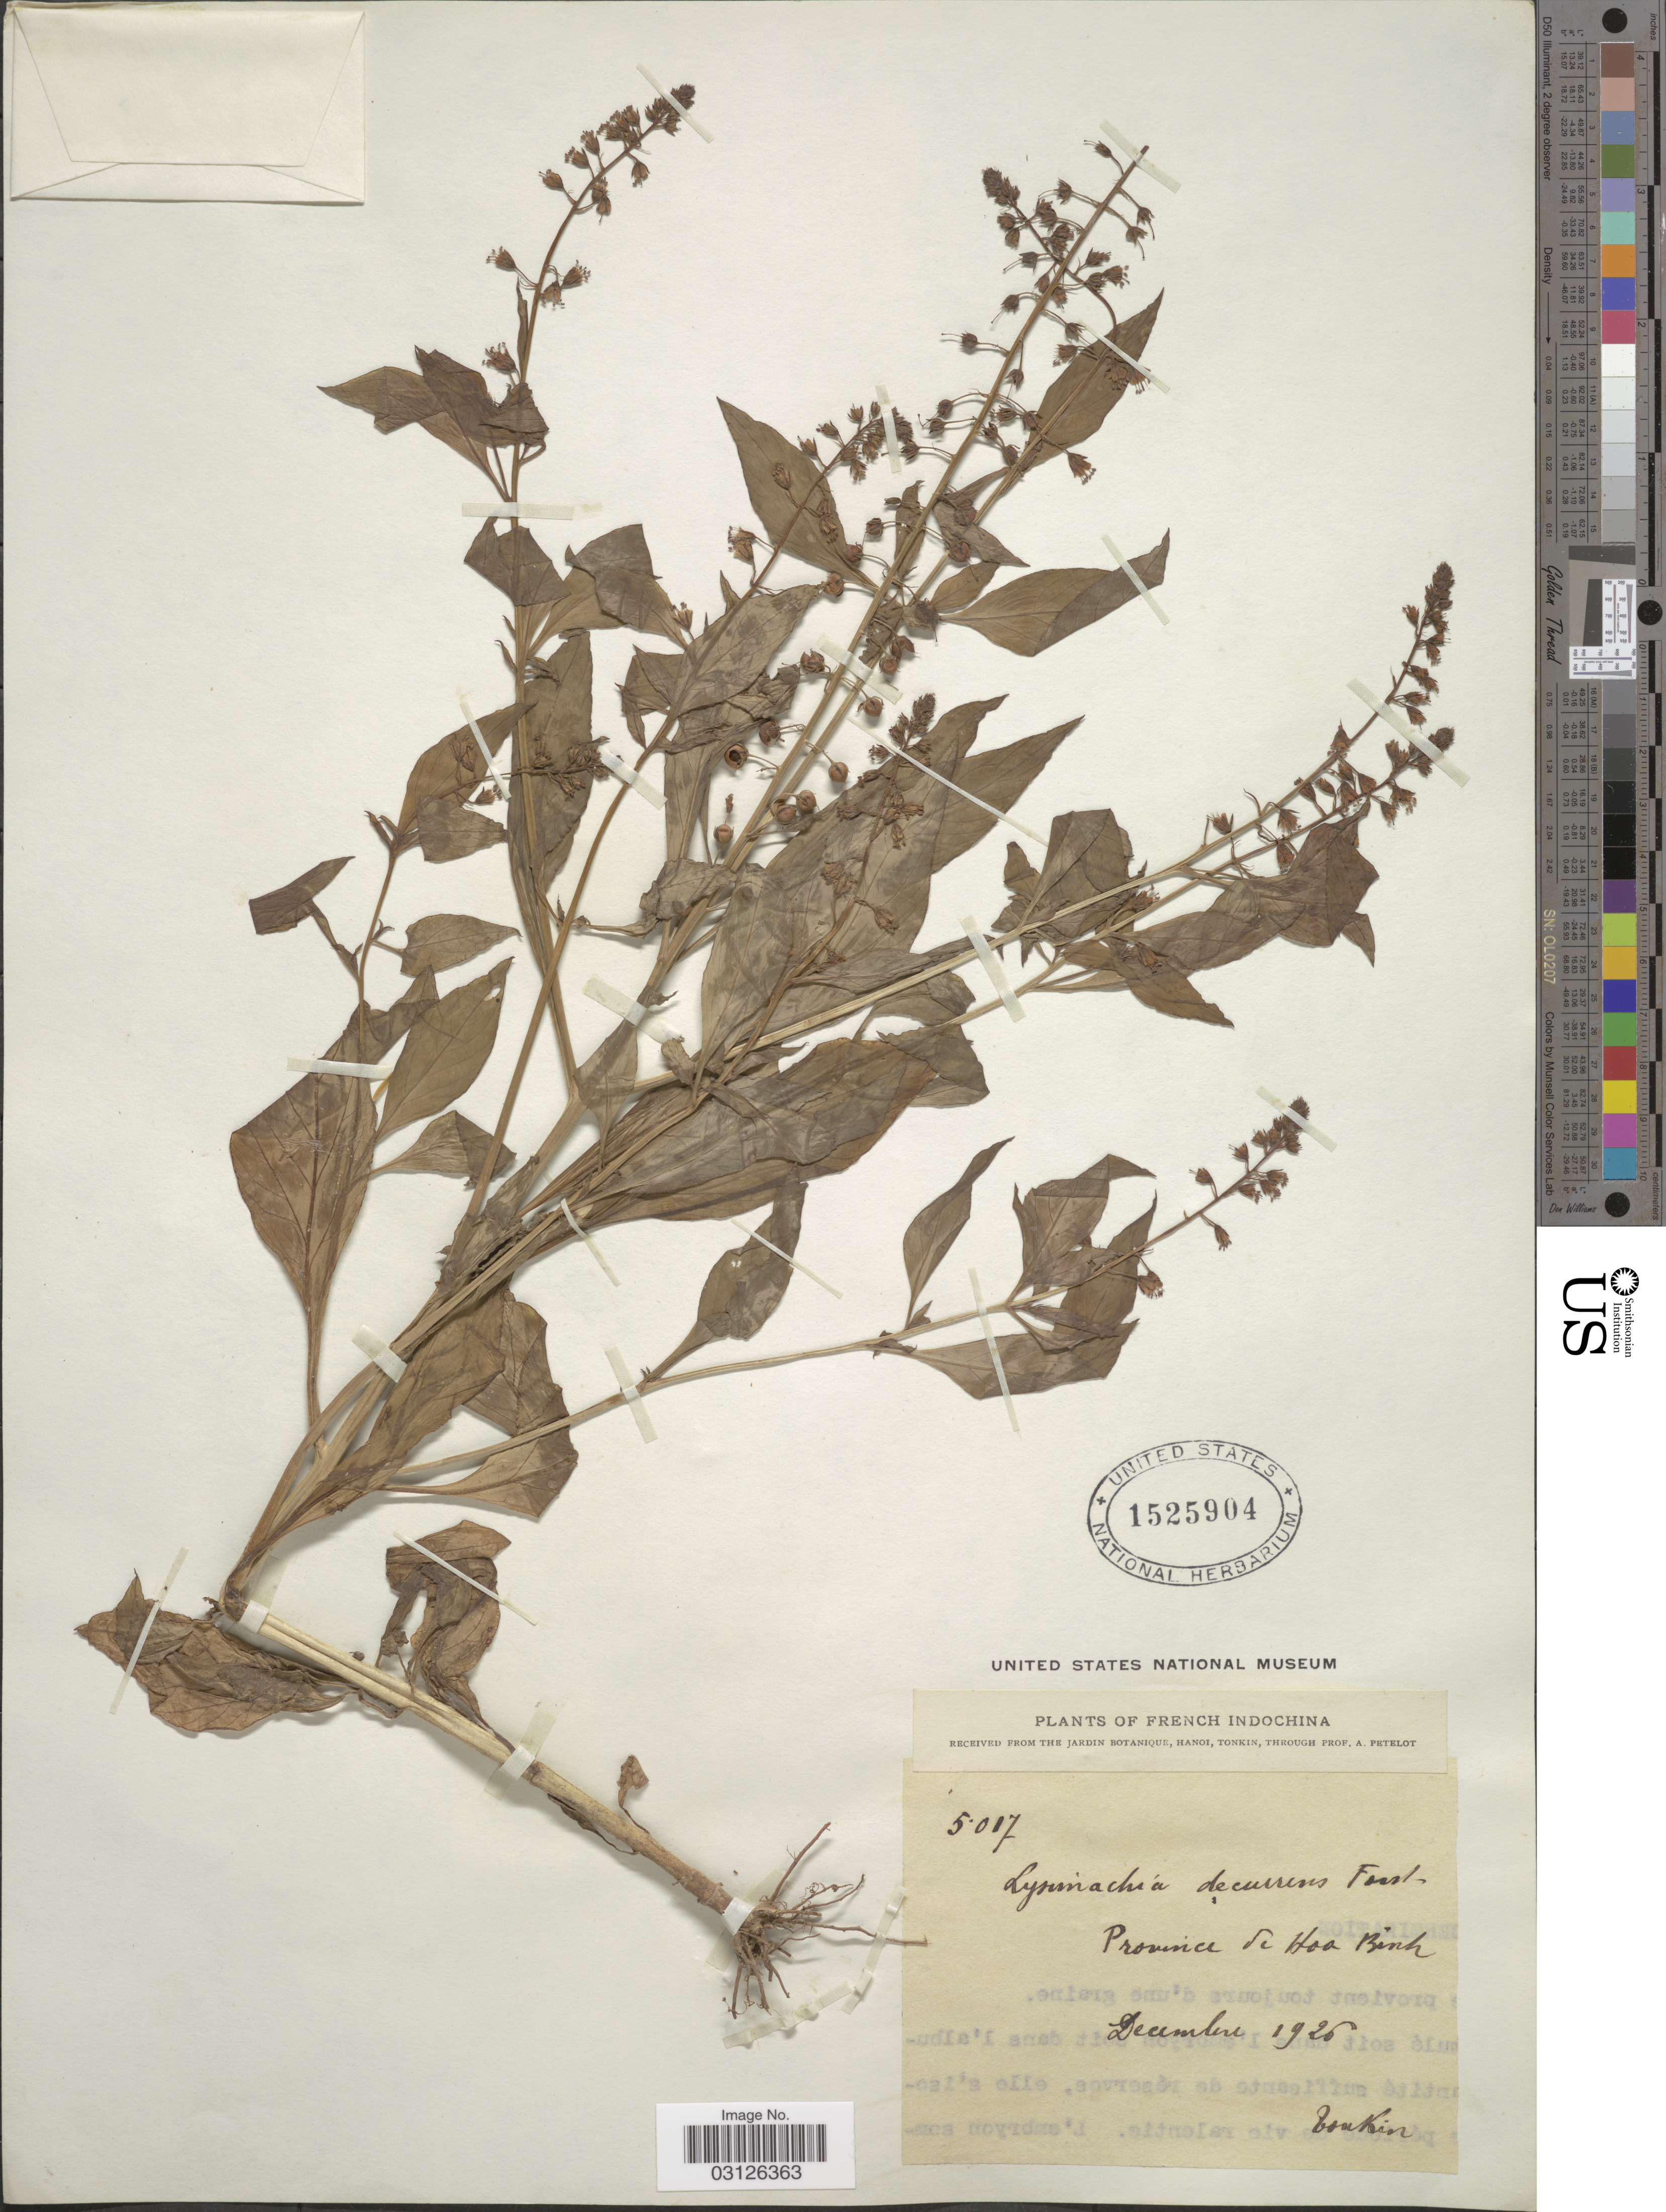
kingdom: Plantae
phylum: Tracheophyta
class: Magnoliopsida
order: Ericales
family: Primulaceae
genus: Lysimachia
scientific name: Lysimachia decurrens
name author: G. Forst.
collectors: A. Petelot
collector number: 5017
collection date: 1926-12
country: Vietnam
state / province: Hoa Binh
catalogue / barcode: US 1525904